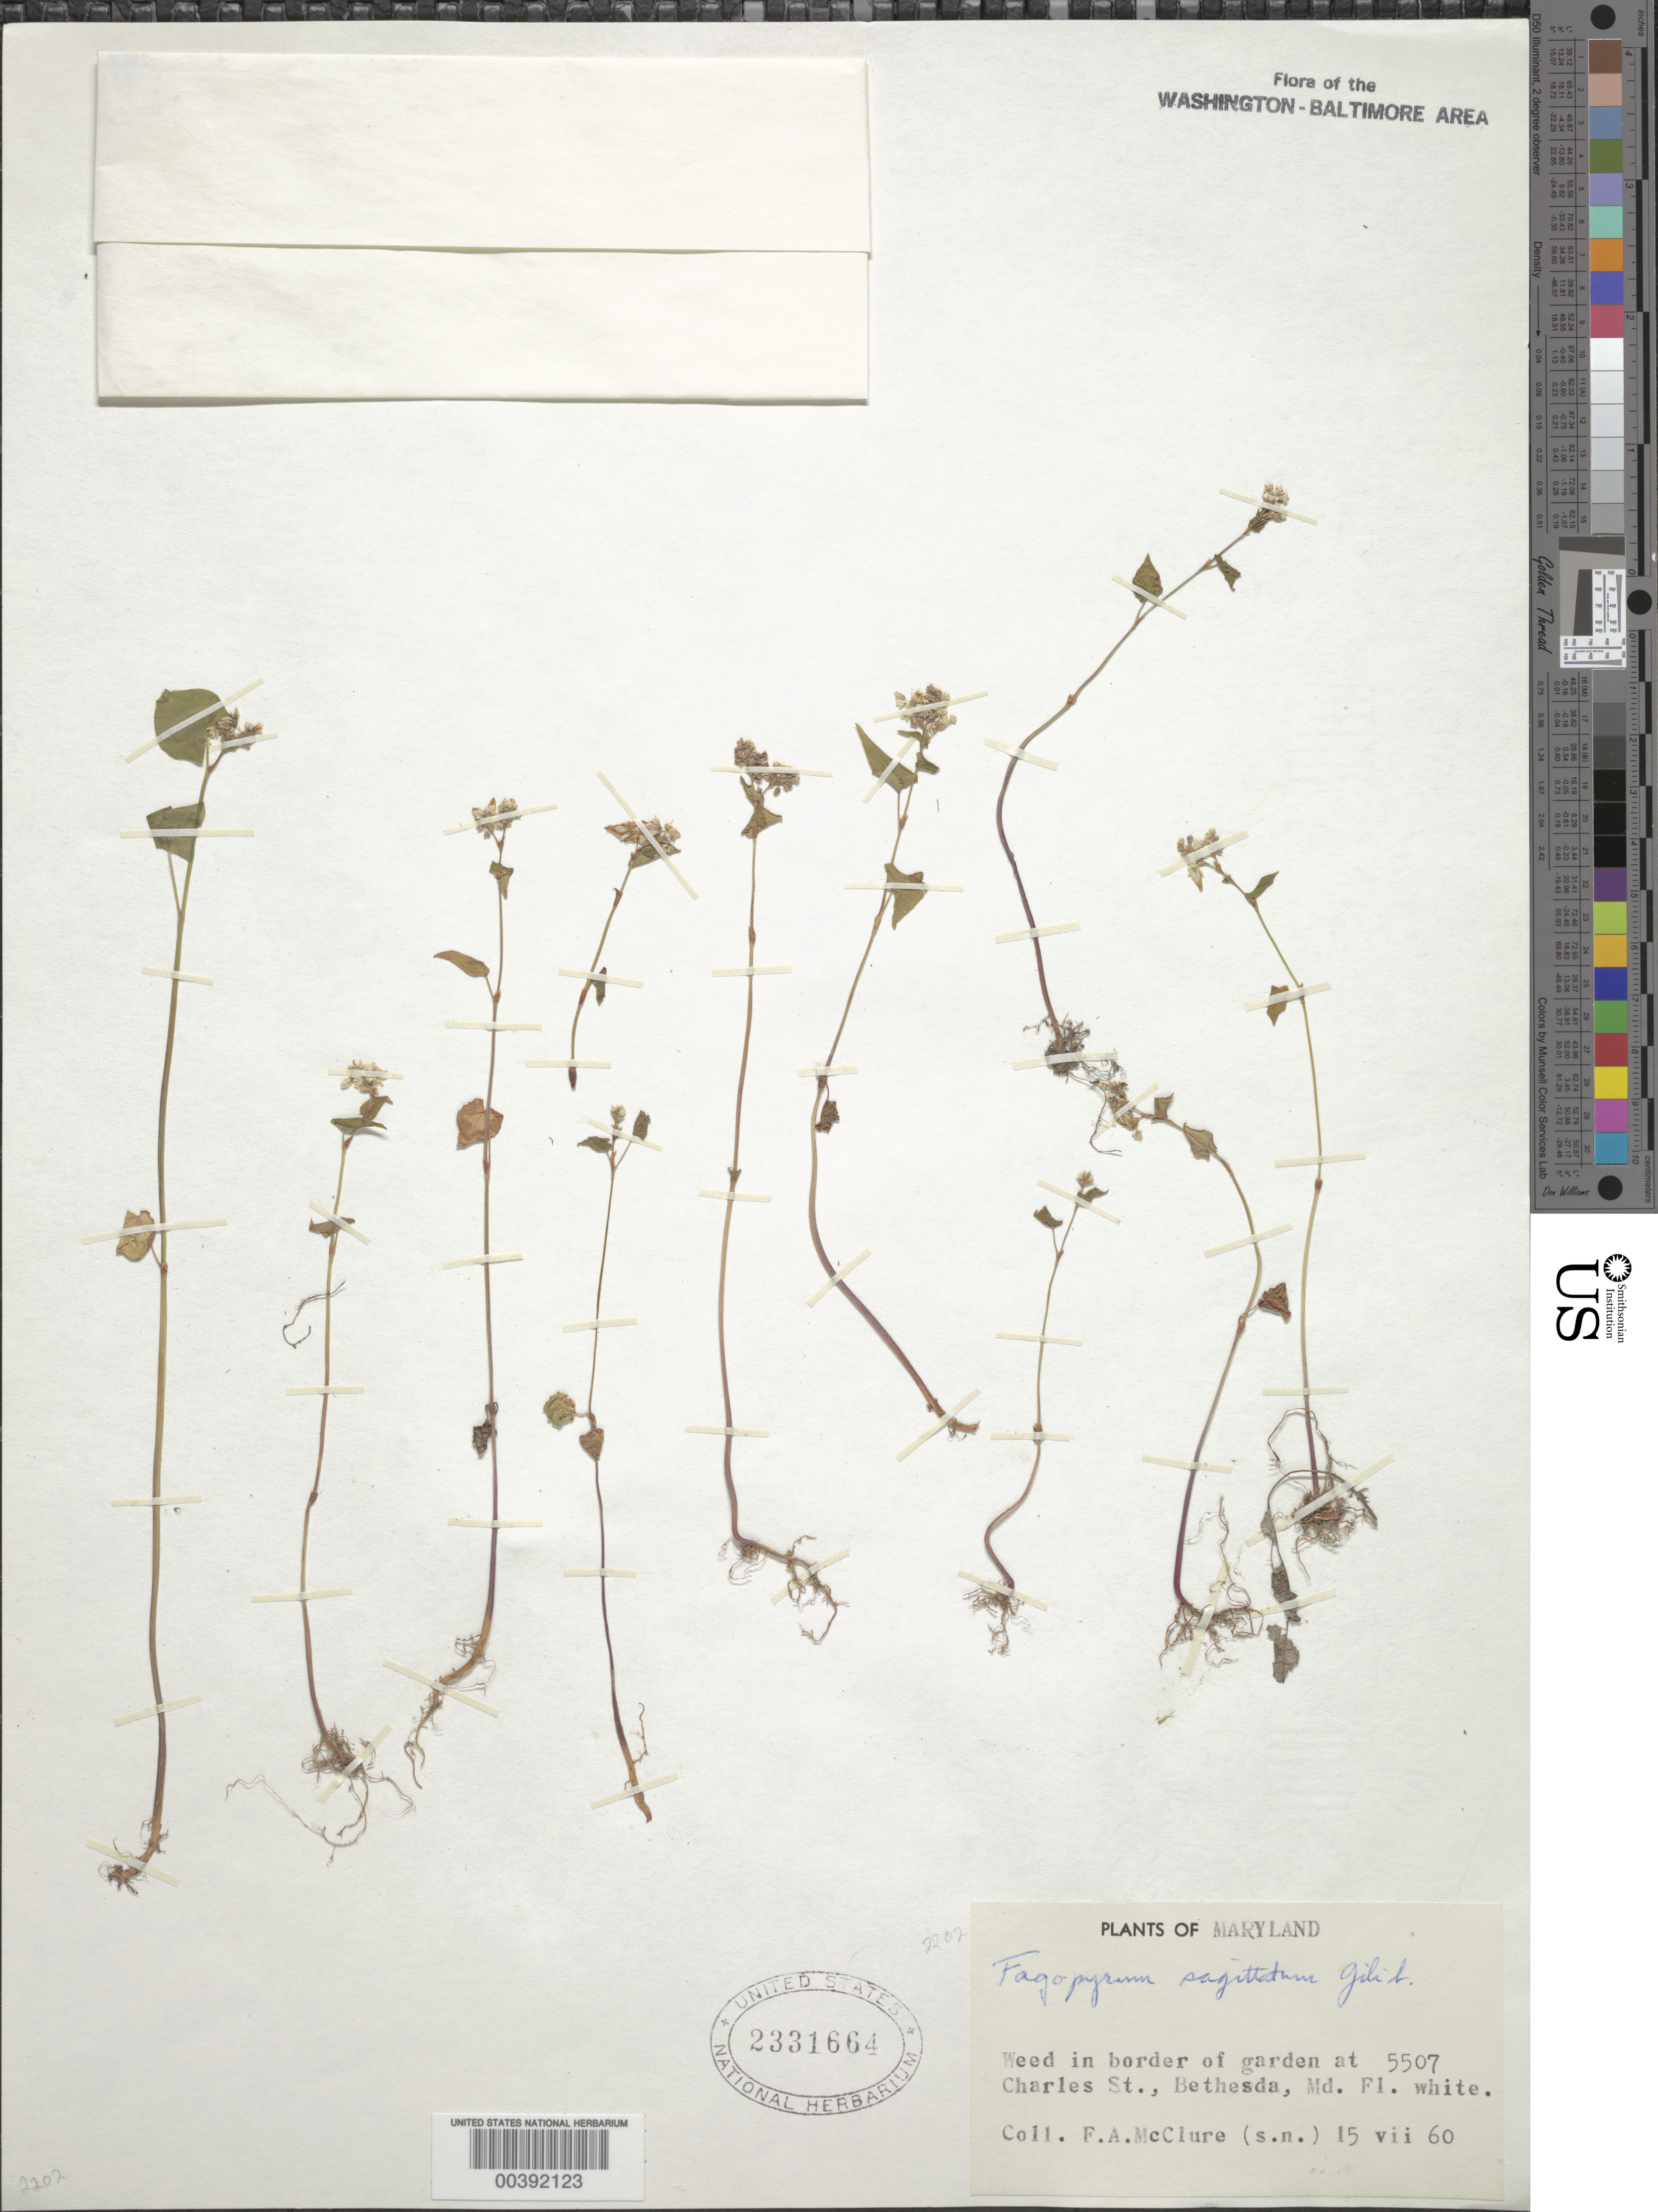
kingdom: Plantae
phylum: Tracheophyta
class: Magnoliopsida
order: Caryophyllales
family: Polygonaceae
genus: Fagopyrum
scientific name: Fagopyrum esculentum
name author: Moench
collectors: F. A. McClure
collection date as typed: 15 Jul 1960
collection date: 1960-07-15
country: United States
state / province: Maryland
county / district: Montgomery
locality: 5507 Charles St, Bethesda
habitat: In border of garden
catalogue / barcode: US 2331664